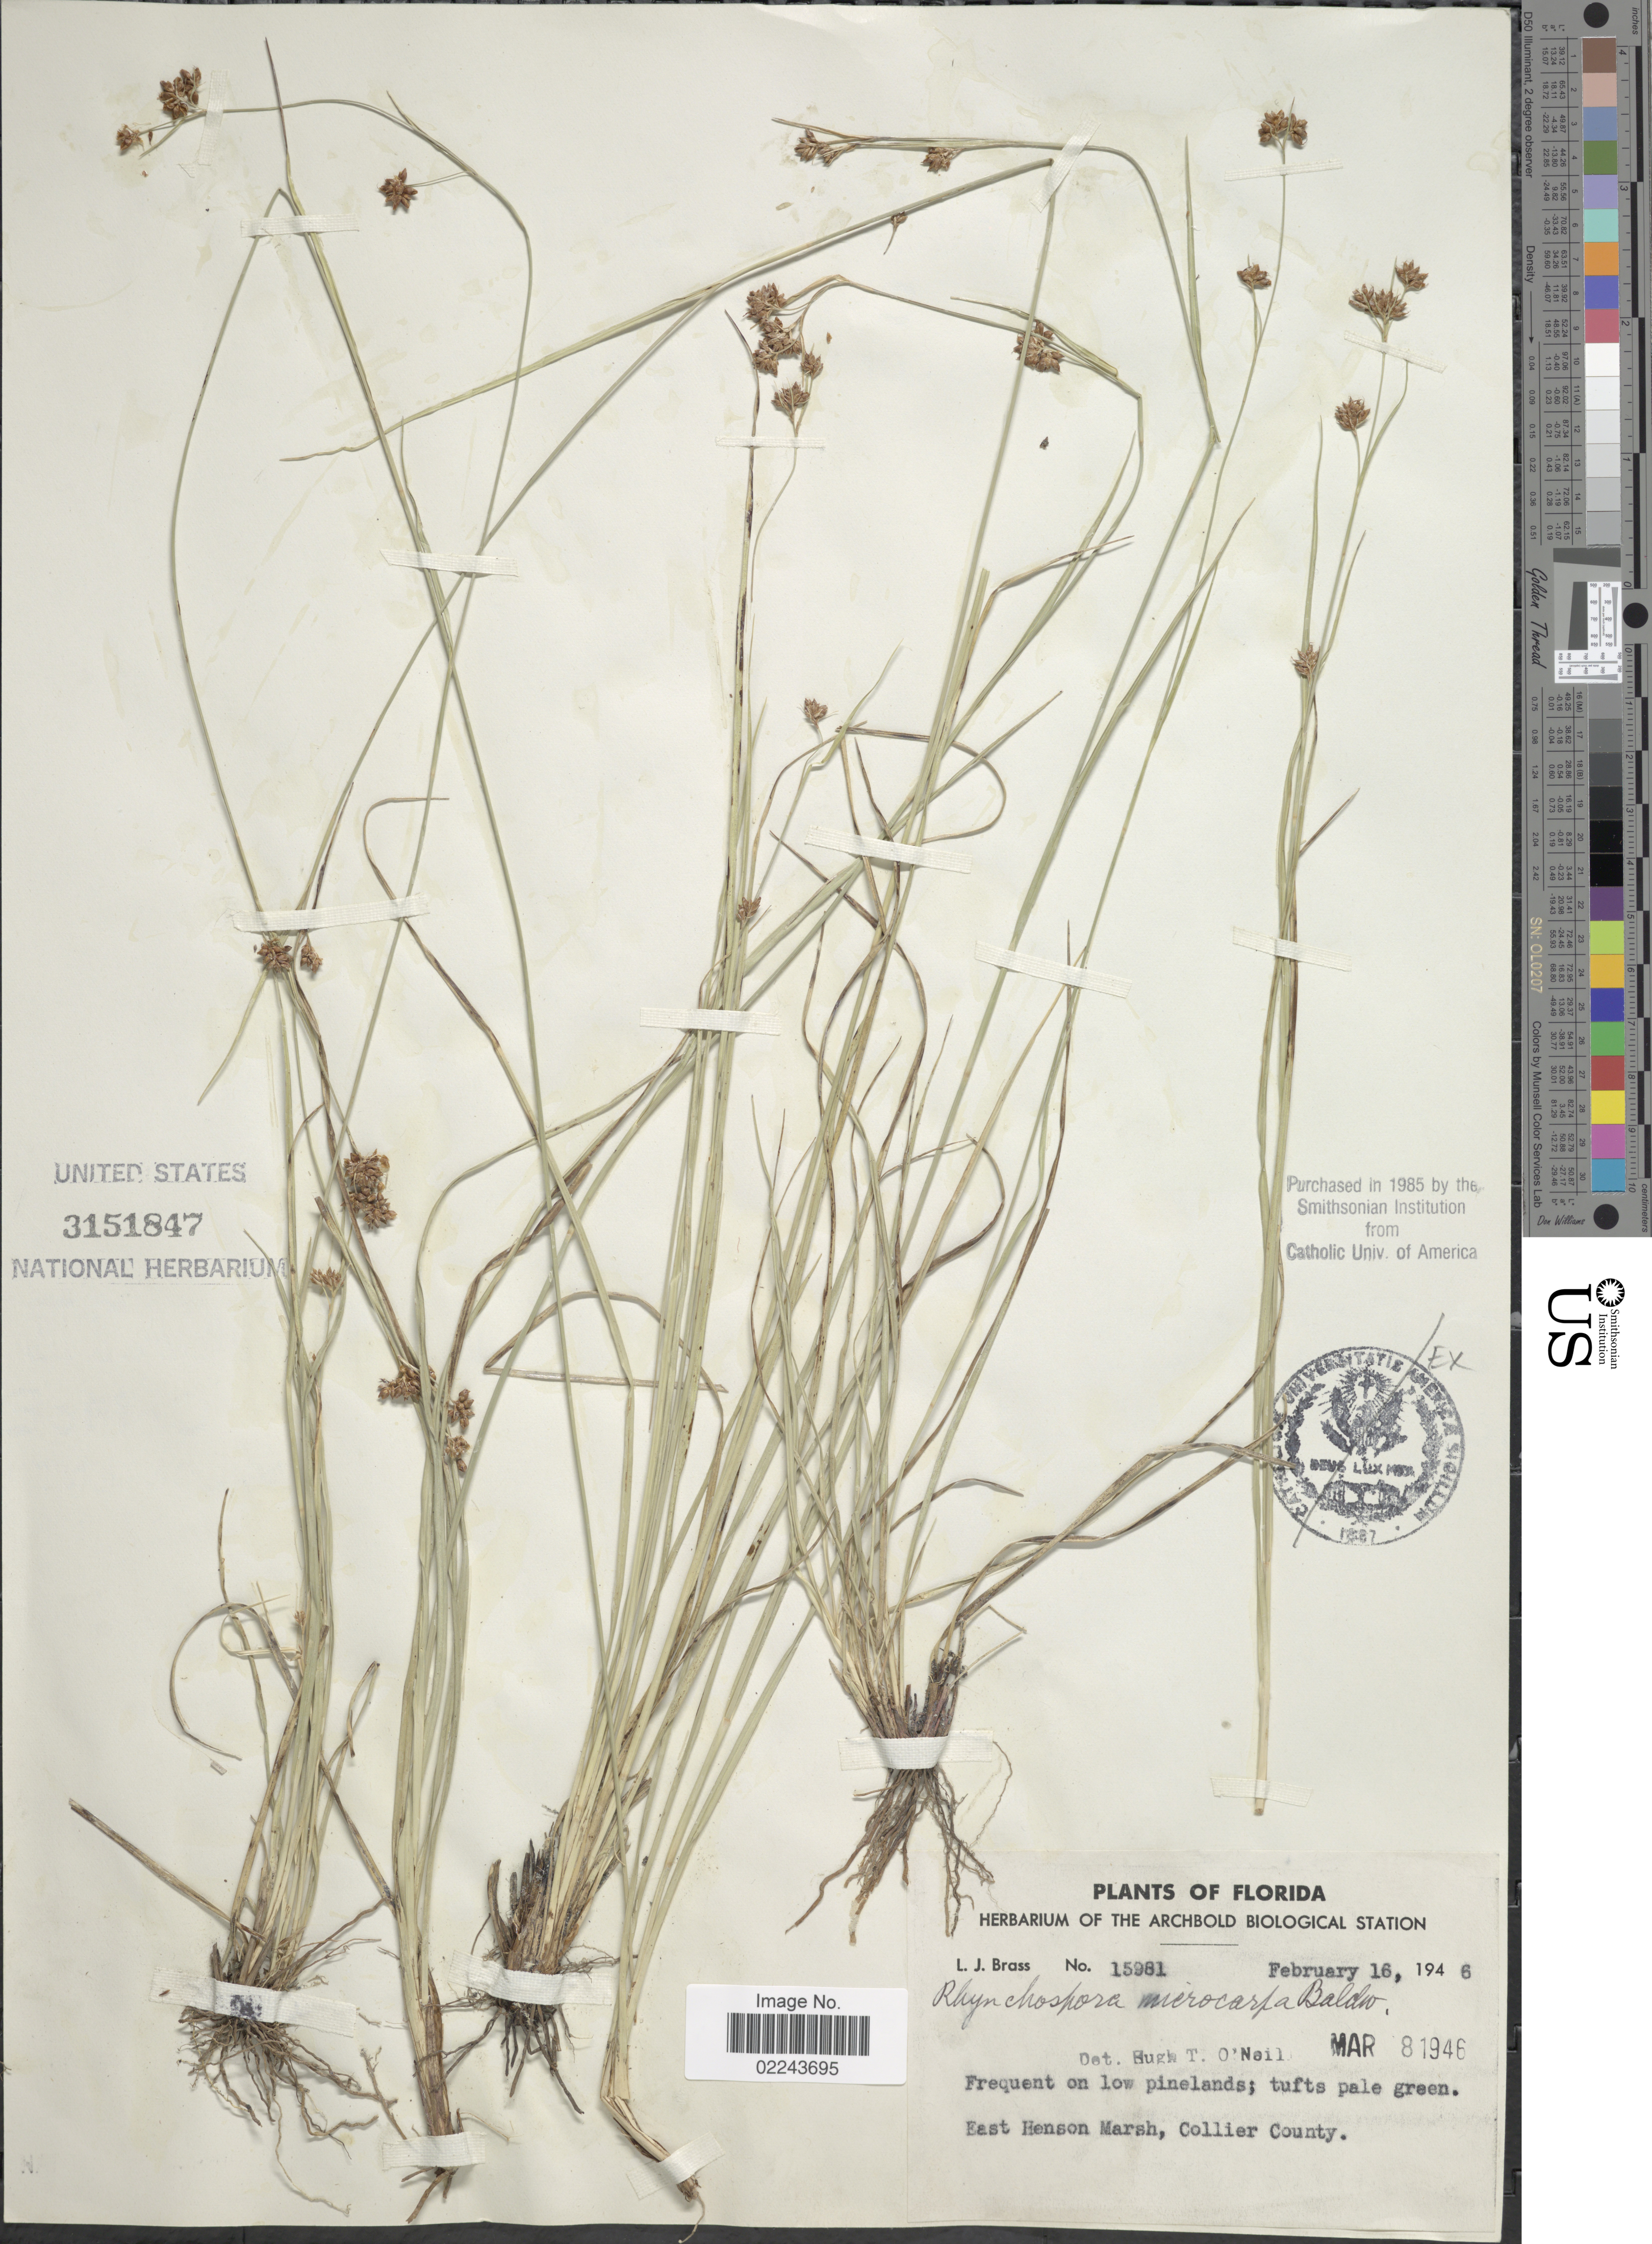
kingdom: Plantae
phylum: Tracheophyta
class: Liliopsida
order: Poales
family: Cyperaceae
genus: Rhynchospora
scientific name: Rhynchospora globularis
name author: (Chapm.) Small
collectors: L. J. Brass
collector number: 15981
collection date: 1946-02-16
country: United States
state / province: Florida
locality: East Henson Marsh, Collier County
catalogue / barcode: US 3151847